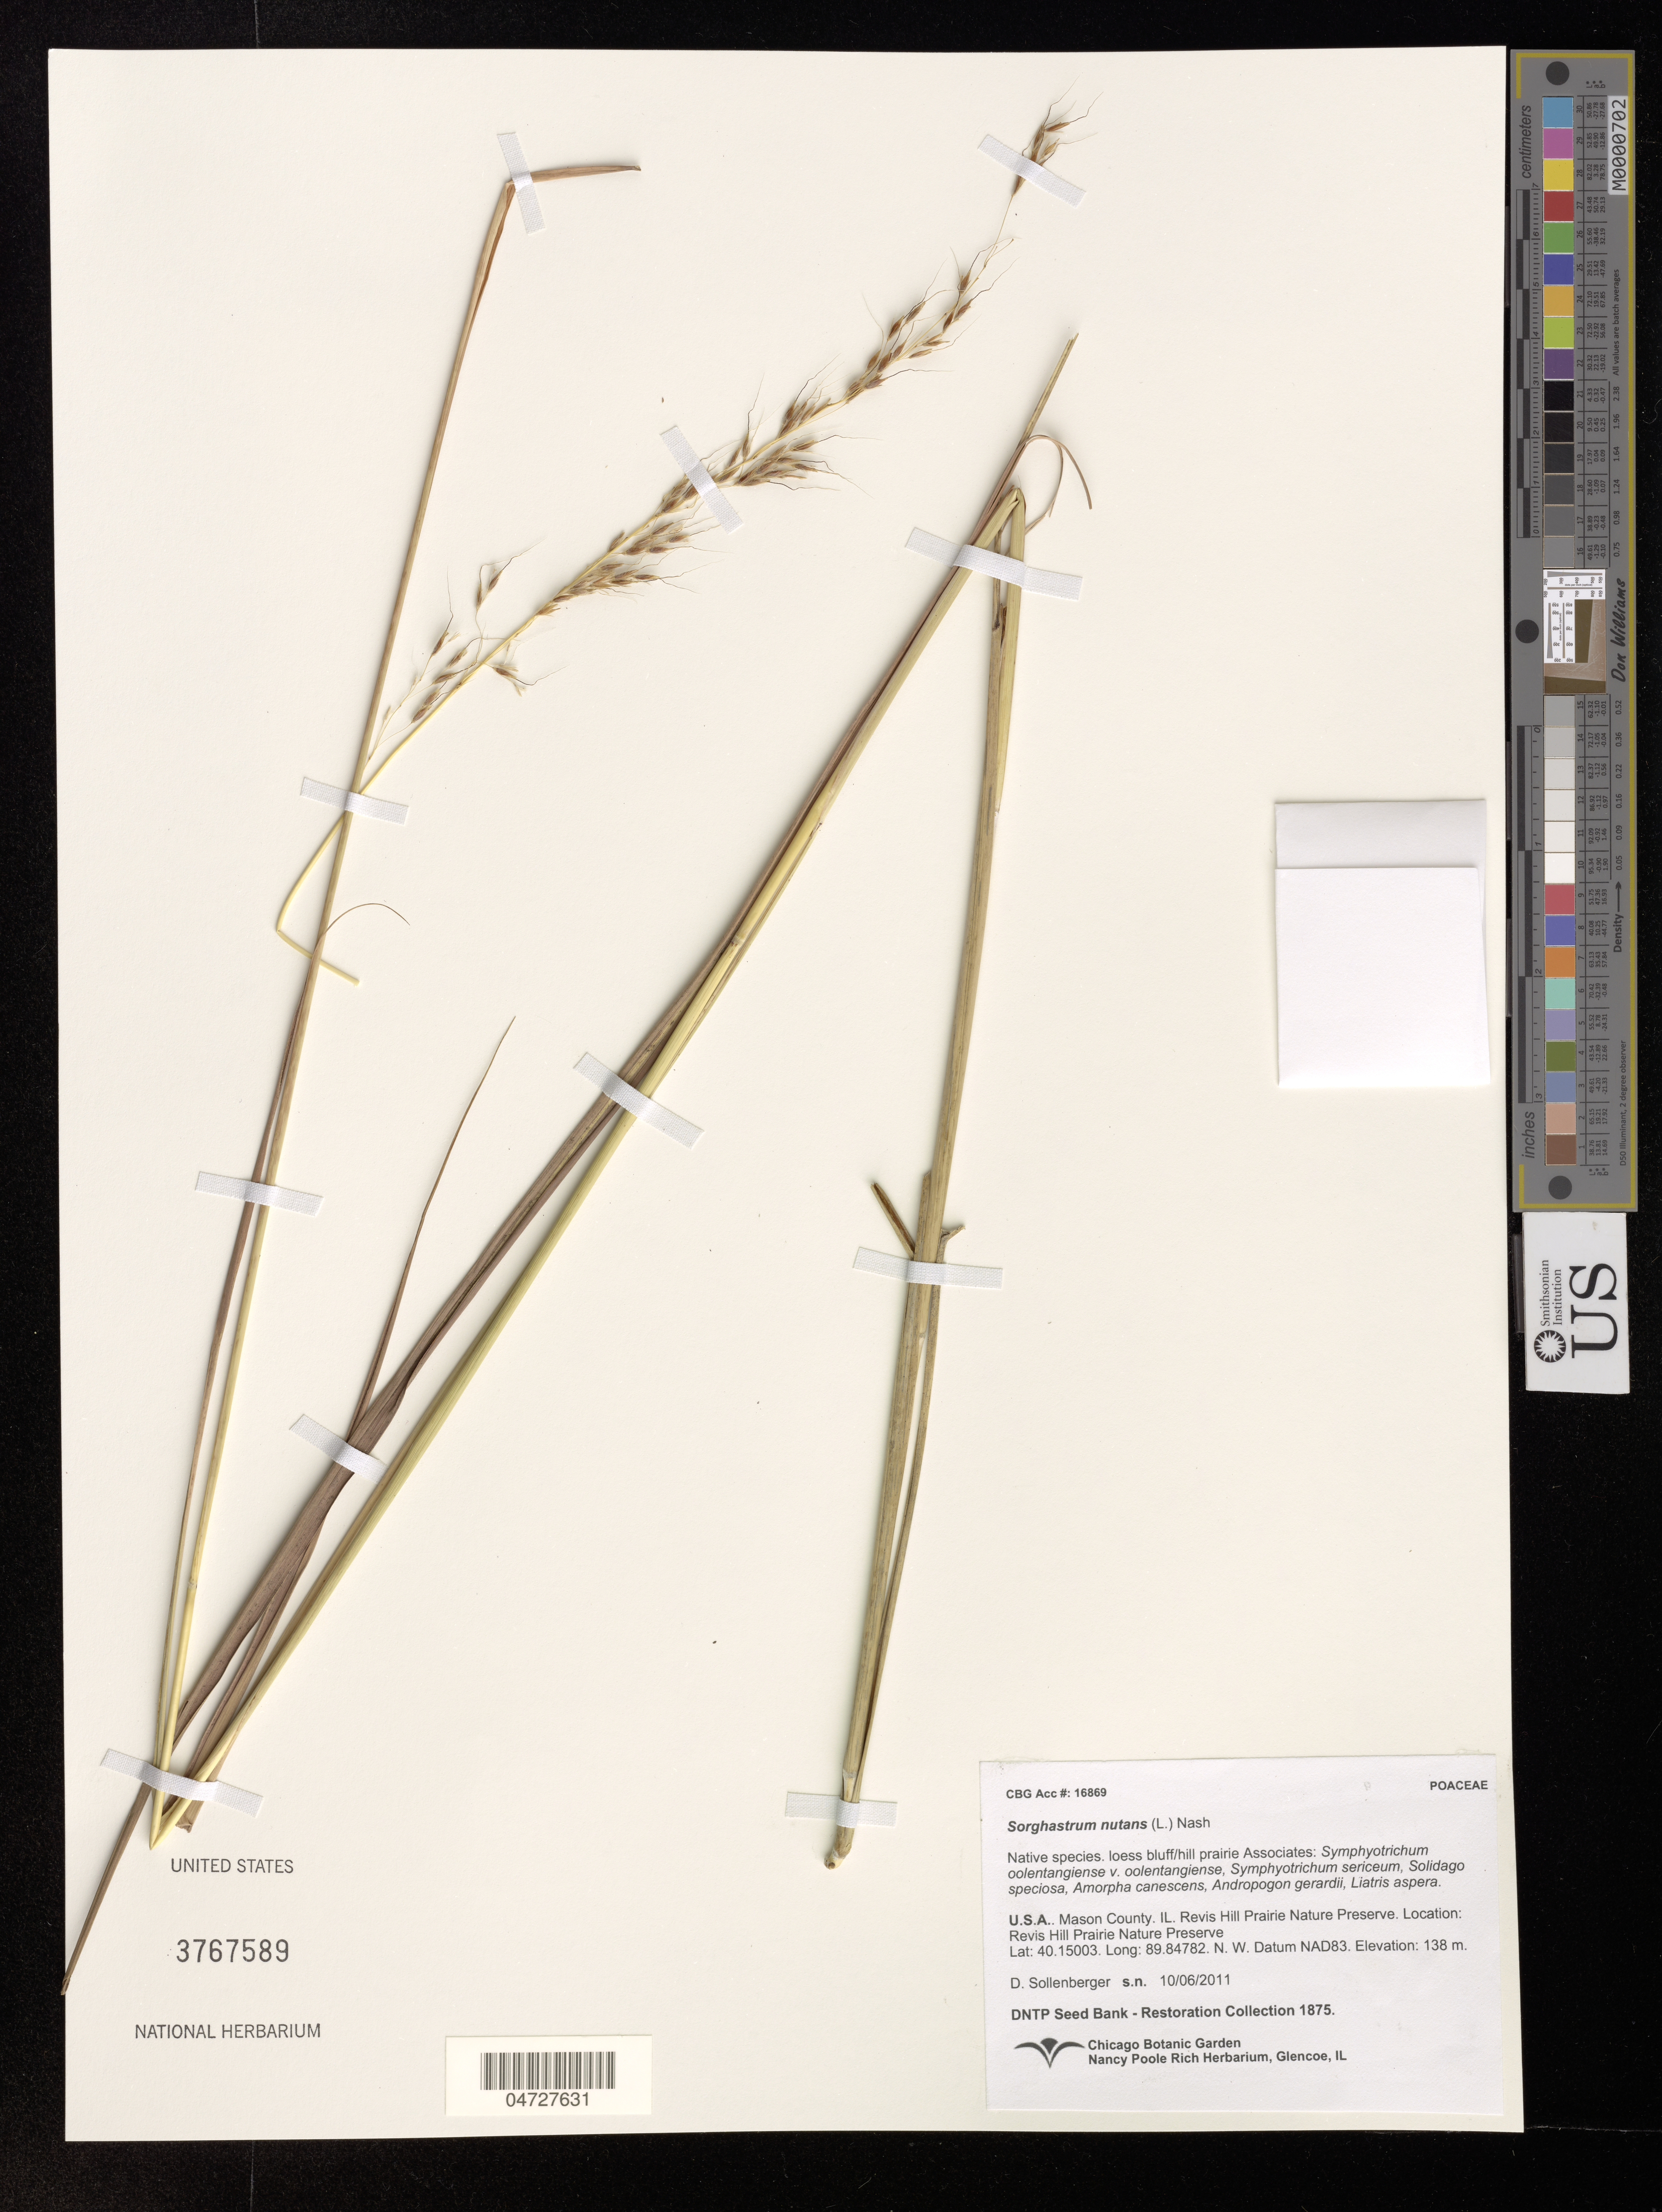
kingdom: Plantae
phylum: Tracheophyta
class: Liliopsida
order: Poales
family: Poaceae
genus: Sorghastrum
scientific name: Sorghastrum nutans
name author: (L.) Nash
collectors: D. Sollenberger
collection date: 2011-10-06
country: United States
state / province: Illinois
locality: Mason County. Revis Hill Prairie Nature Preserve. Revis Hill Prairie Nature Preserve.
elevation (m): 138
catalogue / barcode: US 3767589